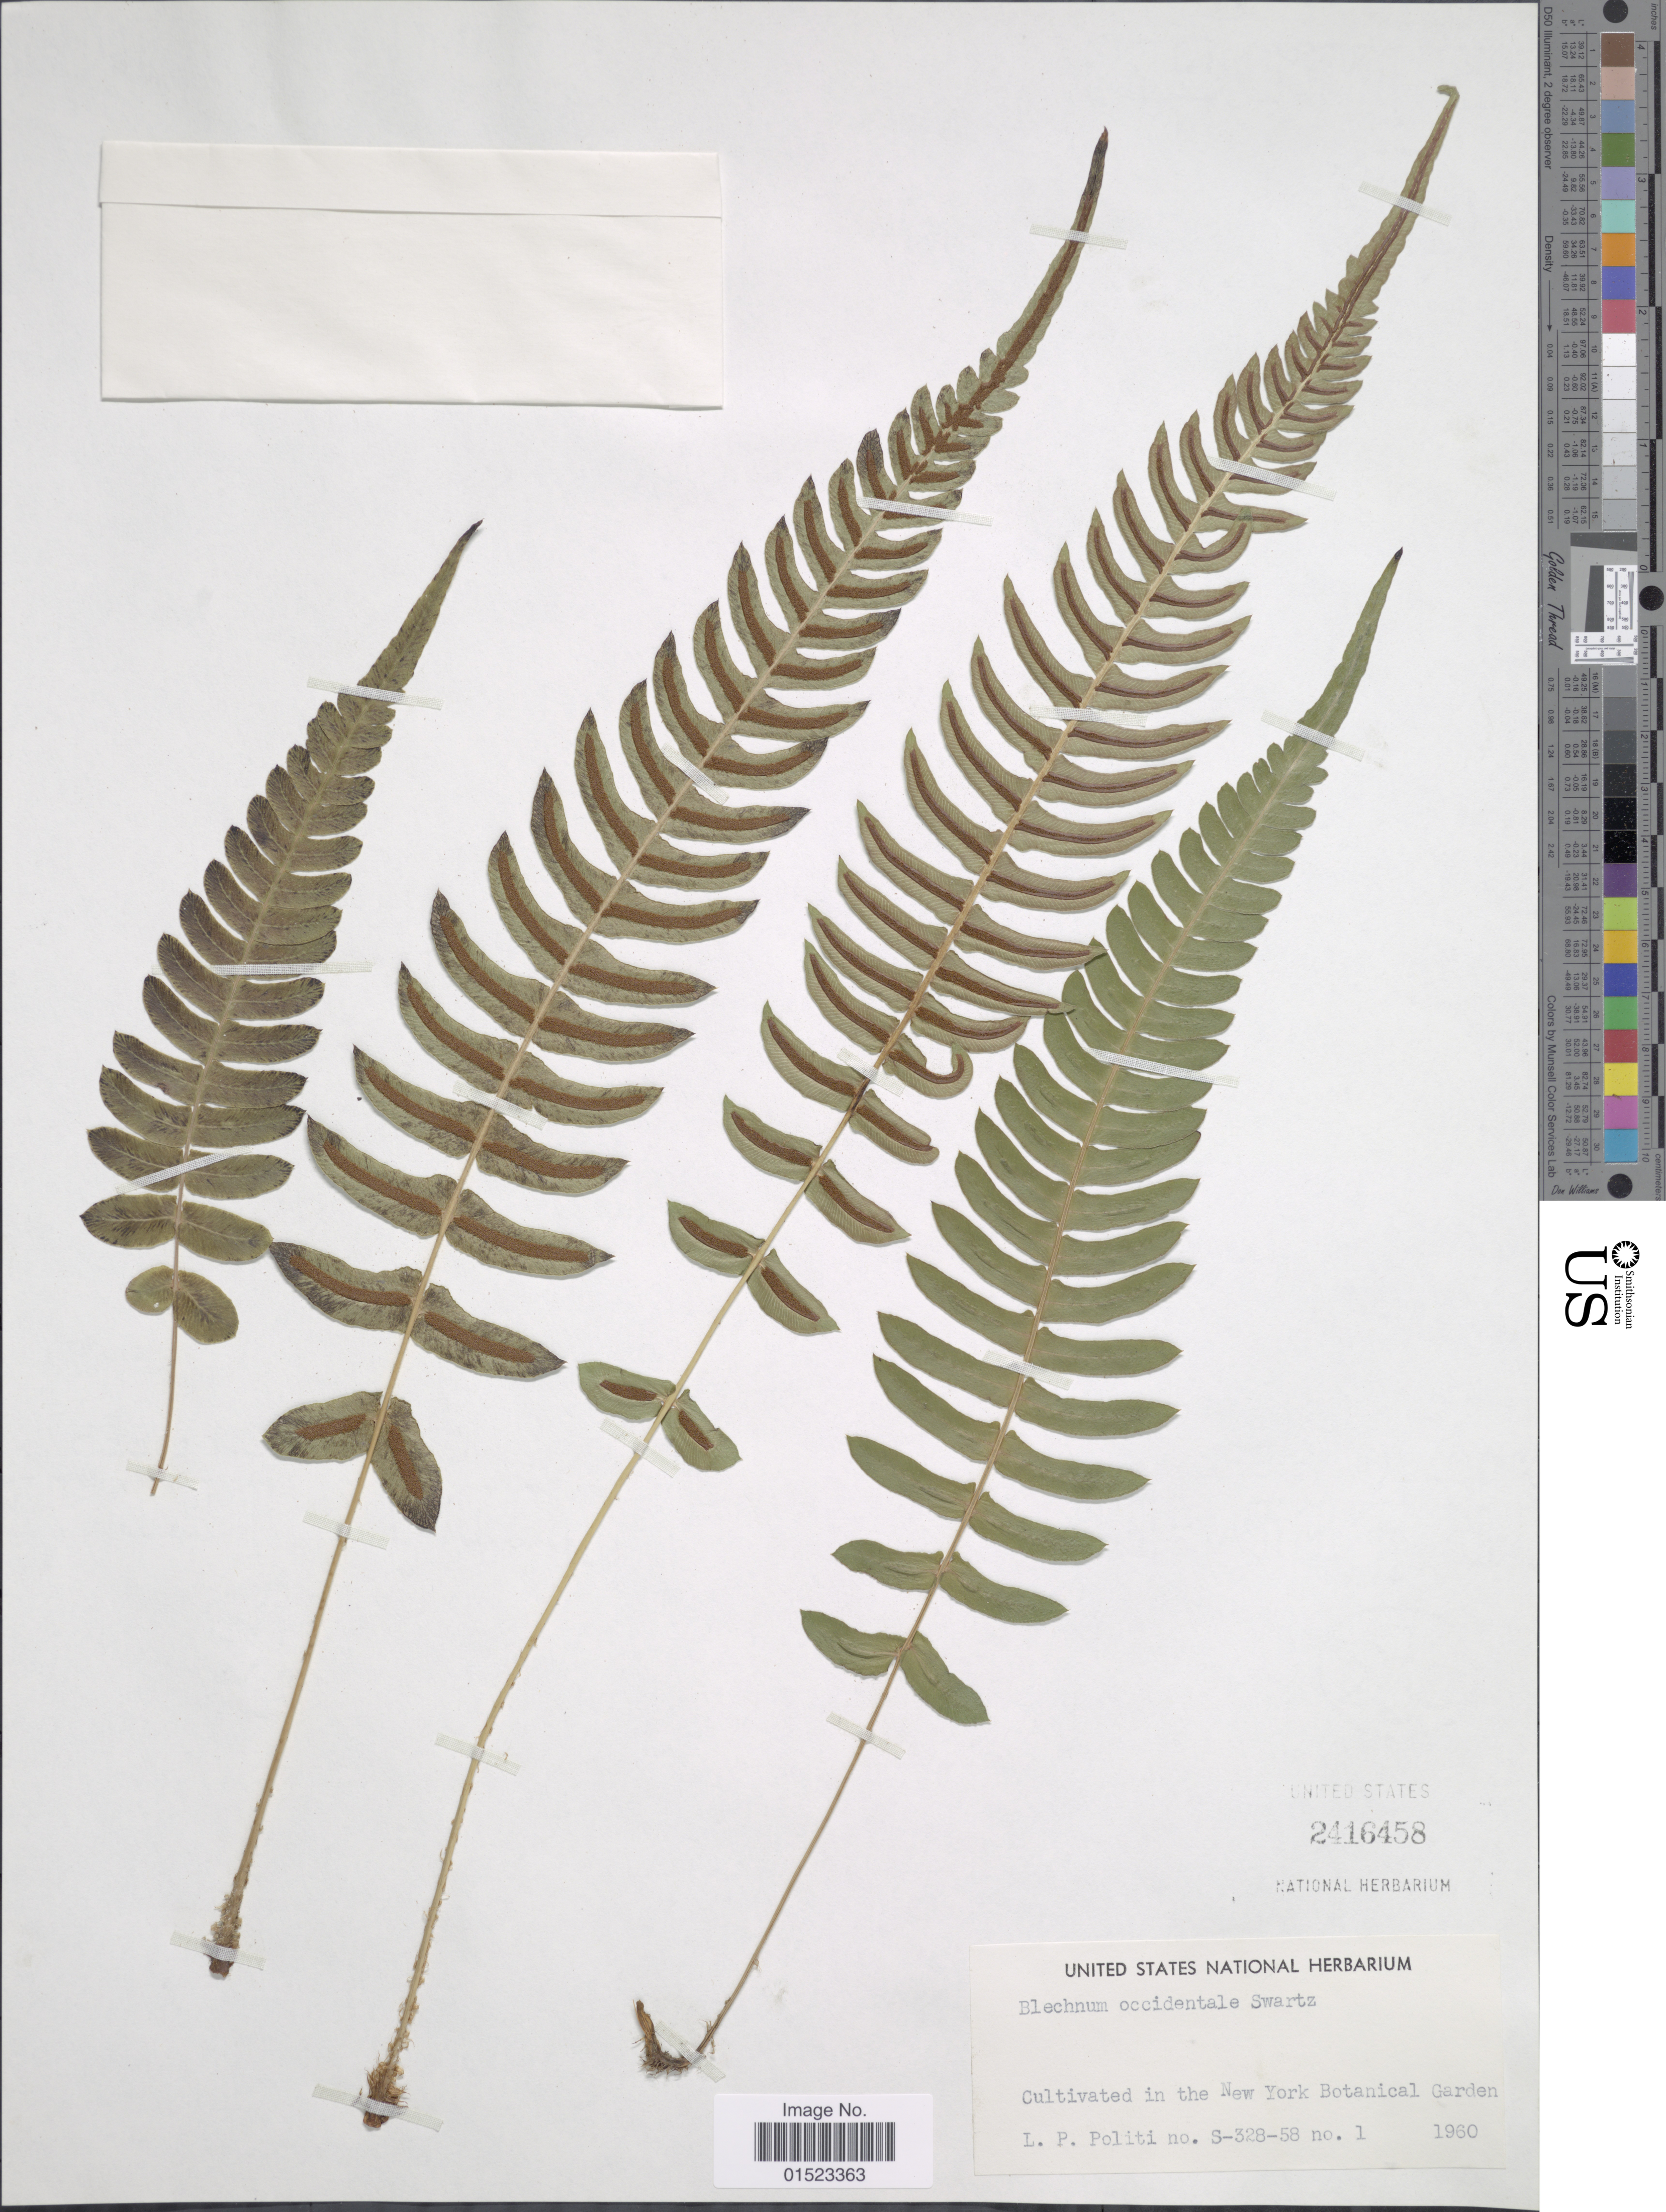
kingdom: Plantae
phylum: Tracheophyta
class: Polypodiopsida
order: Polypodiales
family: Blechnaceae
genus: Blechnum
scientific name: Blechnum occidentale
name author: L.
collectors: L. Politi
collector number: S-328-58/1?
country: United States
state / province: New York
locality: New York Botanical Garden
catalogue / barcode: US 2416458